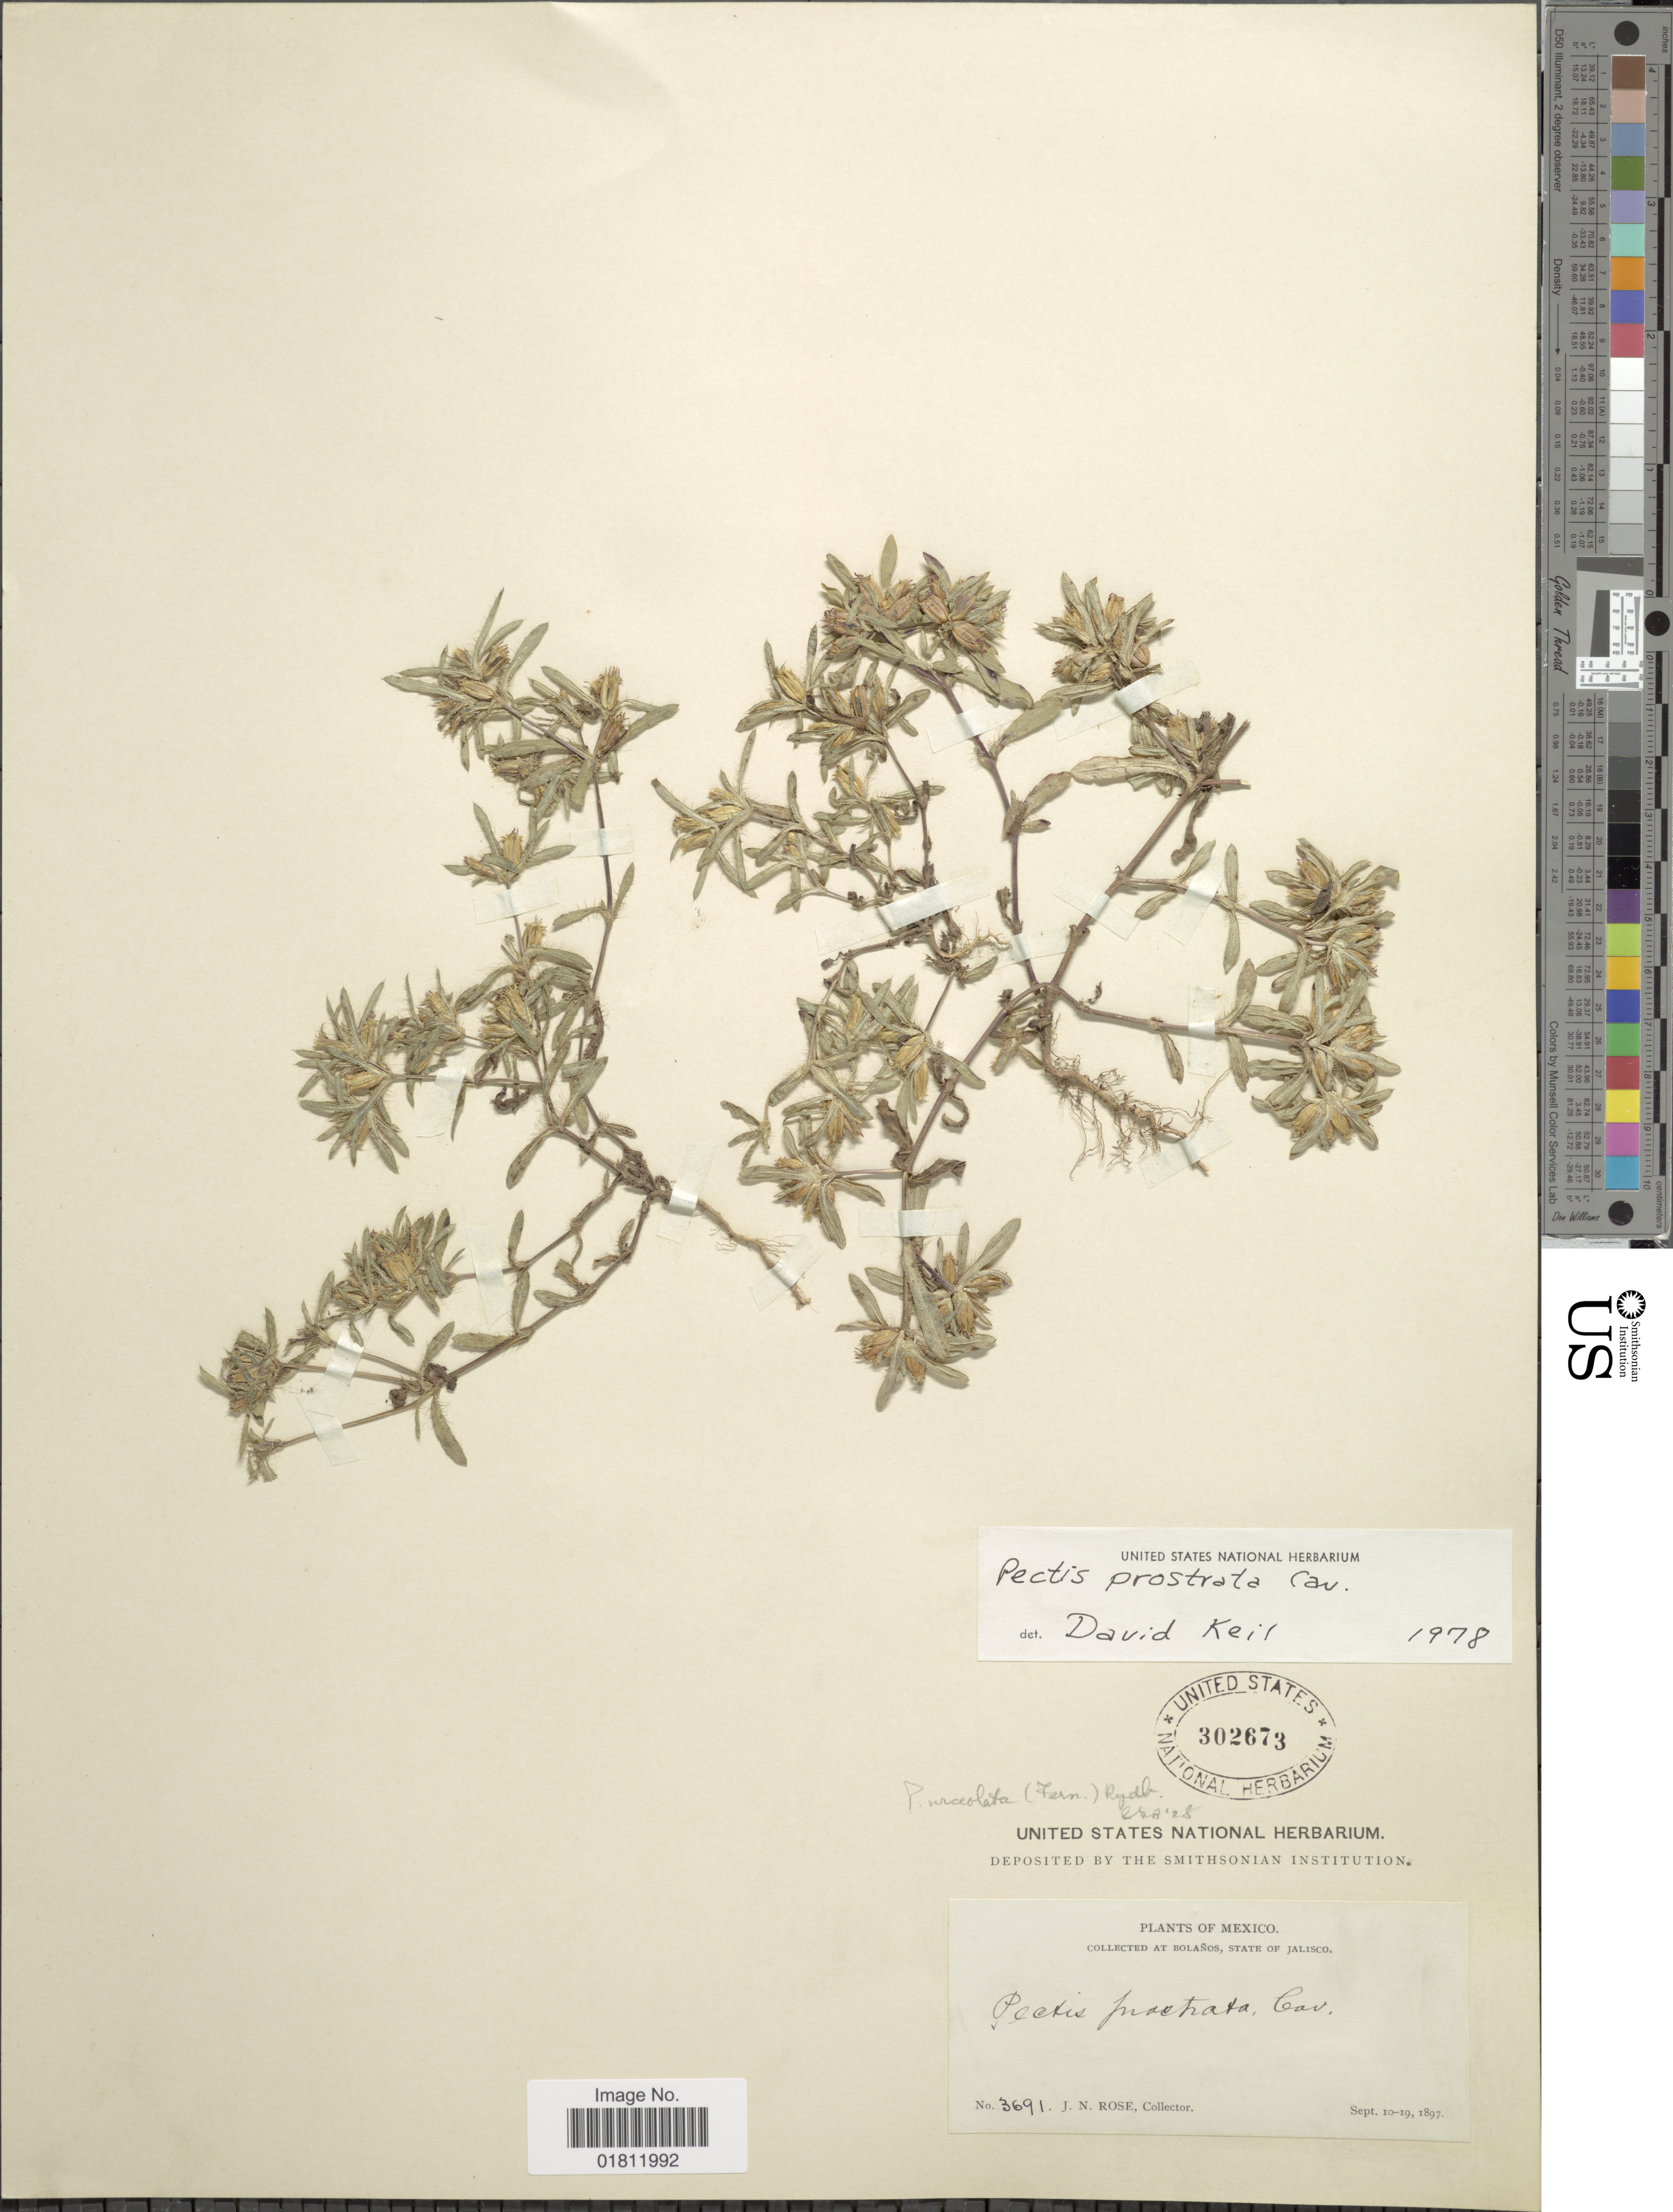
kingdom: Plantae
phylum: Tracheophyta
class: Magnoliopsida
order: Asterales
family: Asteraceae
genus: Pectis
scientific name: Pectis prostrata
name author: Cav.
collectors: J. N. Rose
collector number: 3691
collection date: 1897-09-10/1897-09-19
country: Mexico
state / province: Jalisco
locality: At Bolanos, State of Jalisco.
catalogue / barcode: US 302673